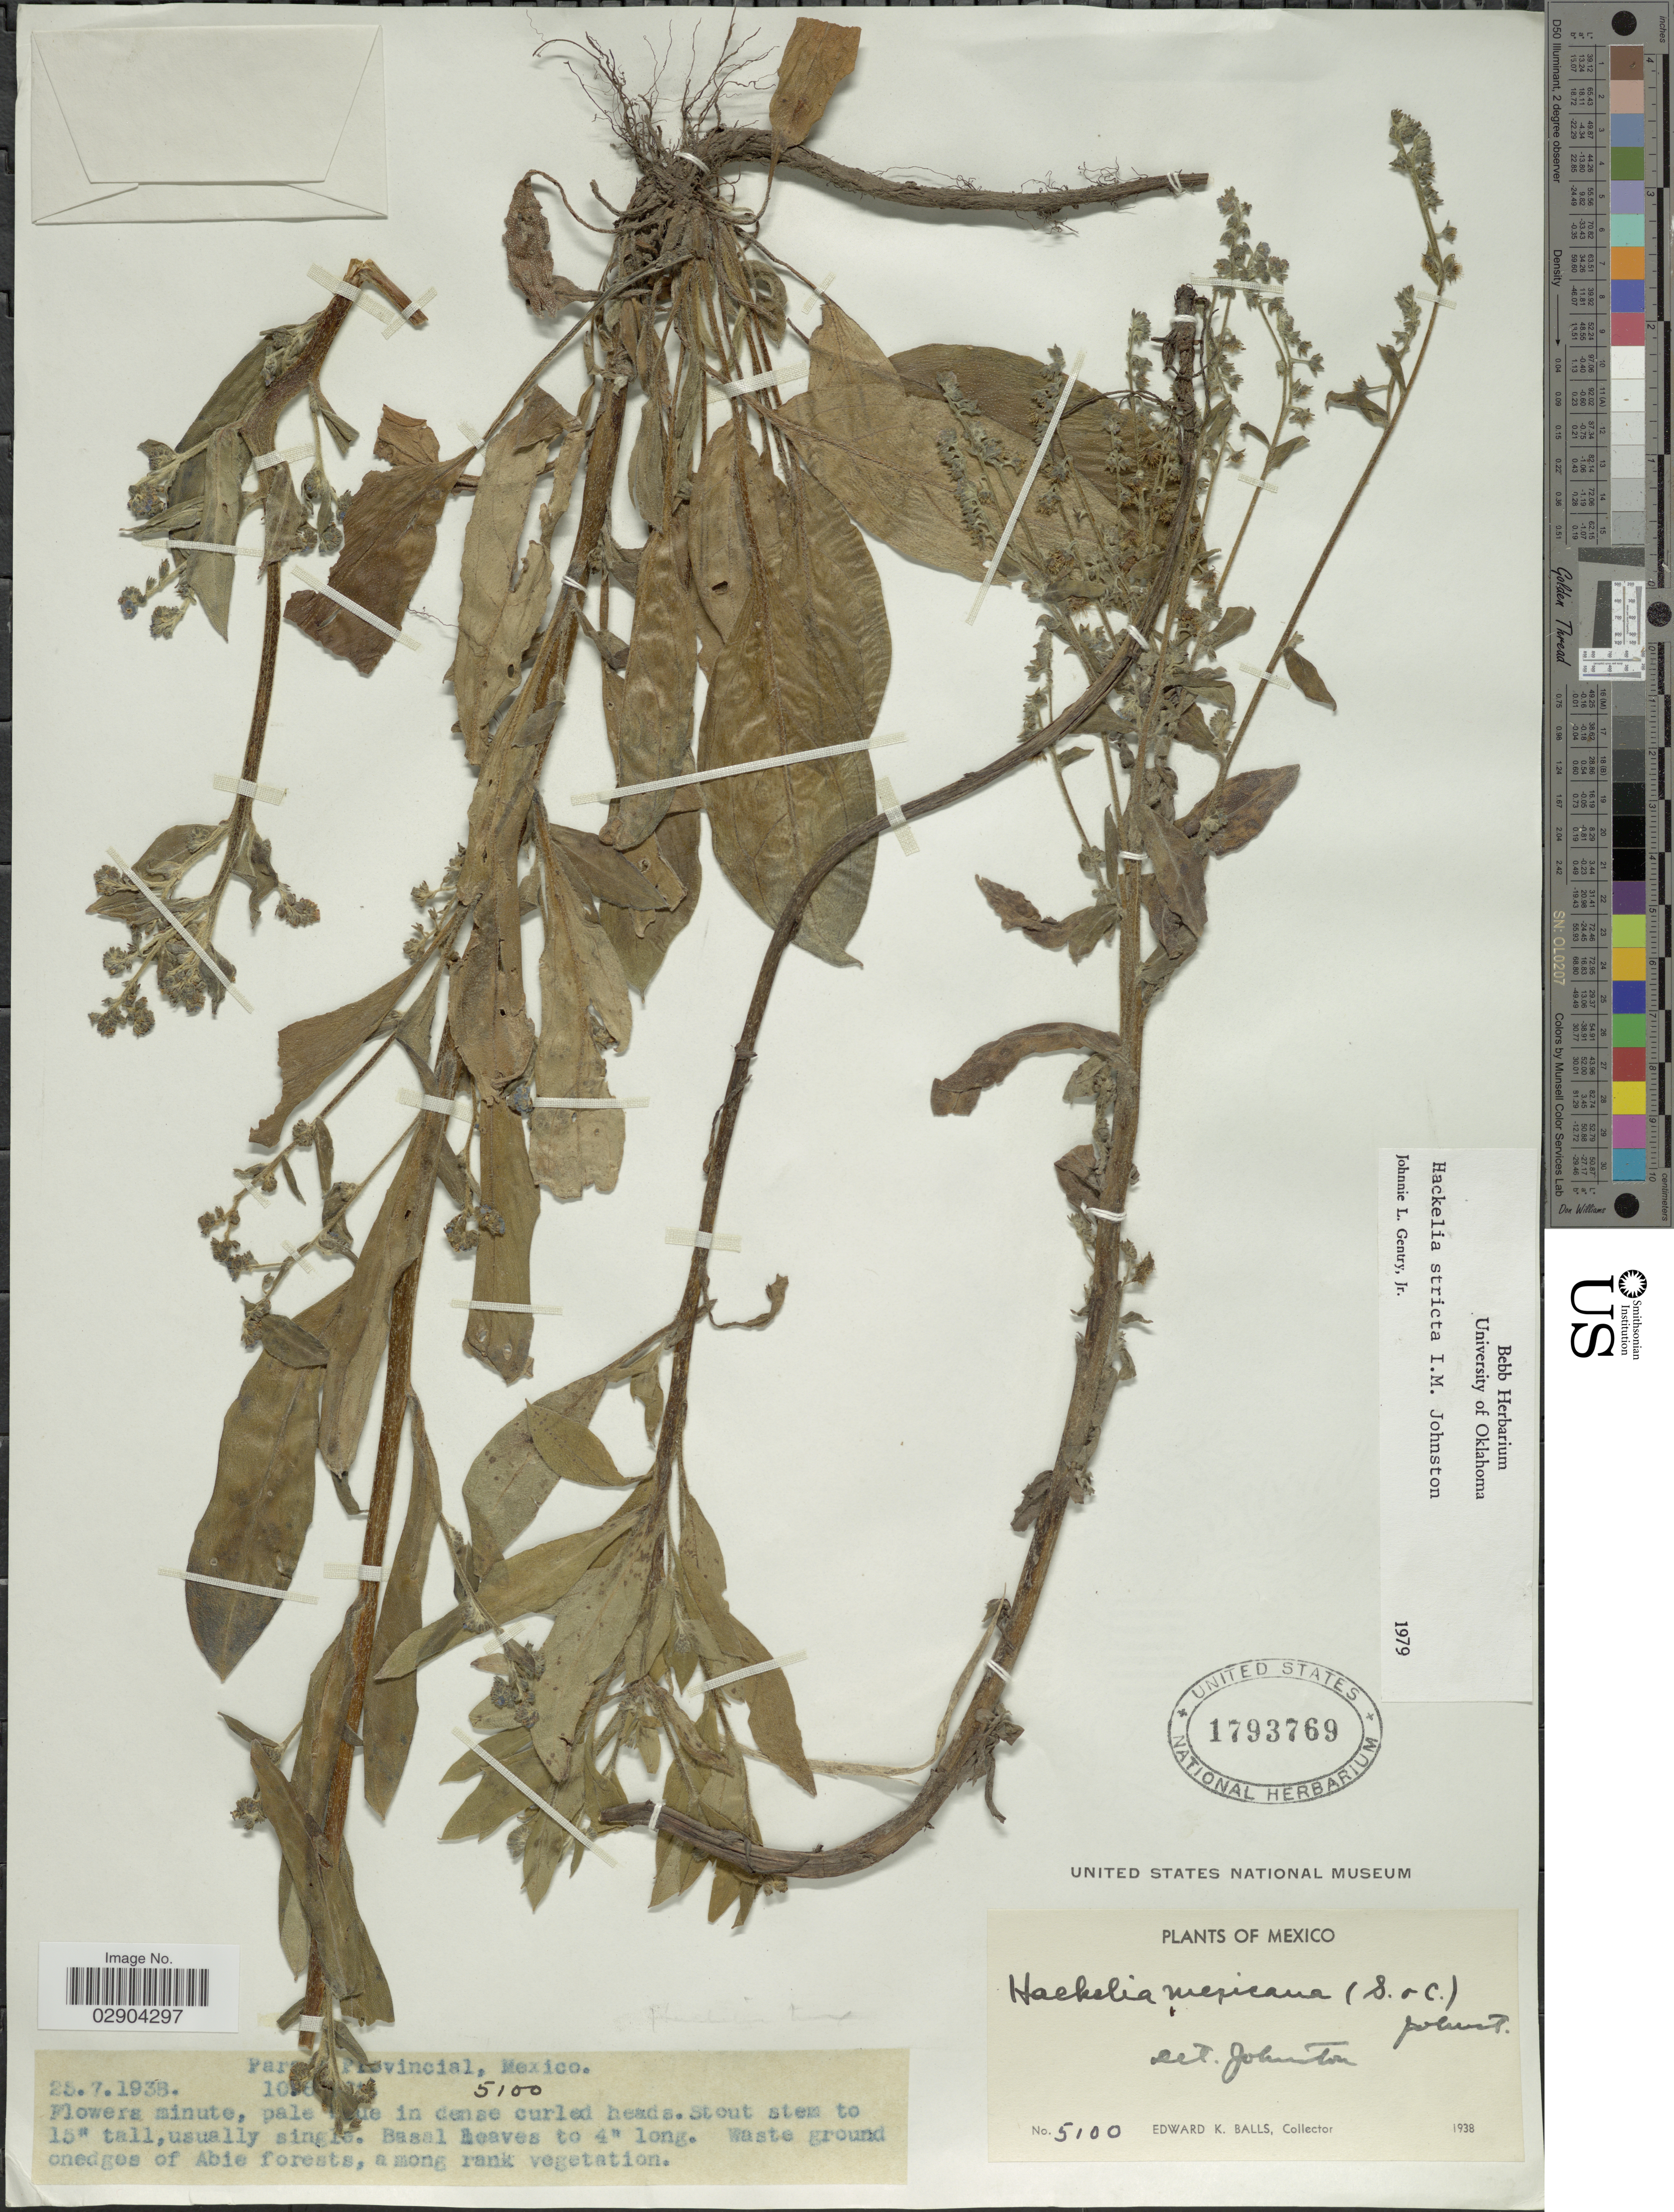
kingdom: Plantae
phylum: Tracheophyta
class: Magnoliopsida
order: Boraginales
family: Boraginaceae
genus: Hackelia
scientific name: Hackelia mexicana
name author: (Schltdl. & Cham.) I.M. Johnst.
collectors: E. K. Balls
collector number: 5100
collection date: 1938-07-25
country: Mexico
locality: Paraje Provincial. Waste ground onedges of Abie forests.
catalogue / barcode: US 1793769